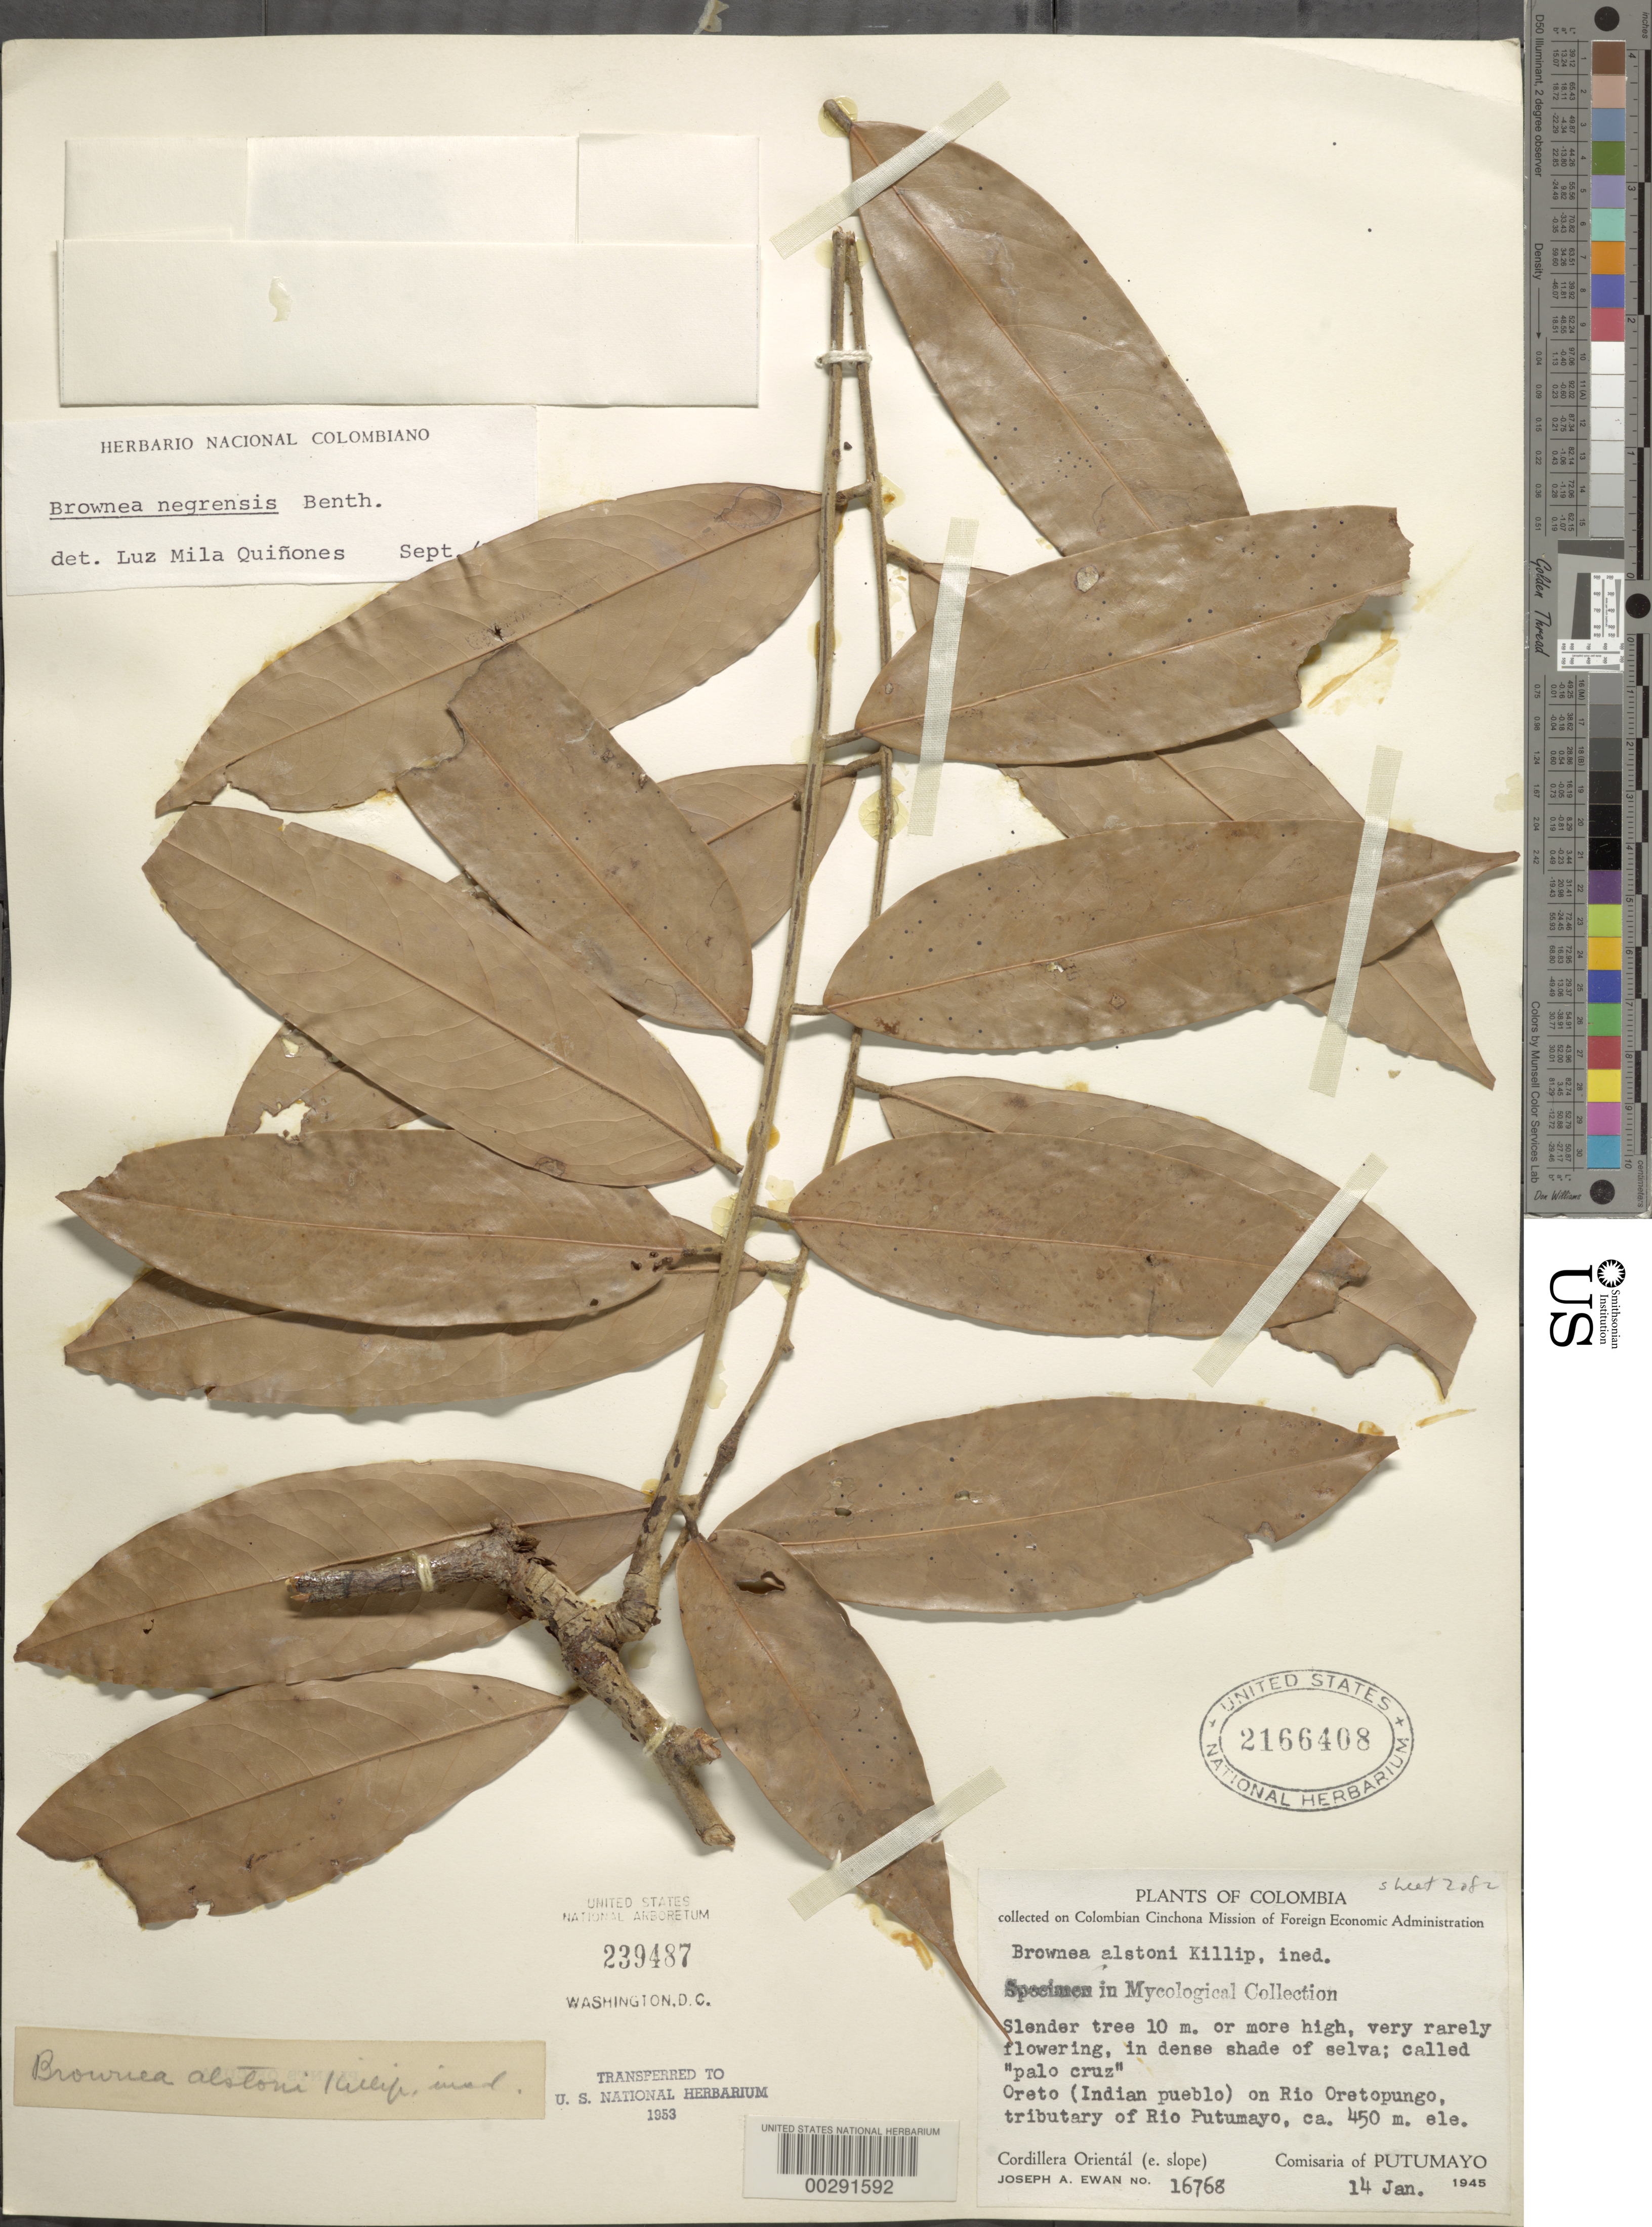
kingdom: Plantae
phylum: Tracheophyta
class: Magnoliopsida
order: Fabales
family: Fabaceae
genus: Brownea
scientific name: Brownea negrensis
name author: Benth.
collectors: J. A. Ewan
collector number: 16768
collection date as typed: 14 Jan 1945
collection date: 1945-01-14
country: Colombia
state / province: Putumayo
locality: Oreto (indian Pueblo) on Rio oretopungo; Cordillera Oriental (E slope)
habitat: In dense shade of selva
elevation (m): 450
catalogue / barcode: US 2166408